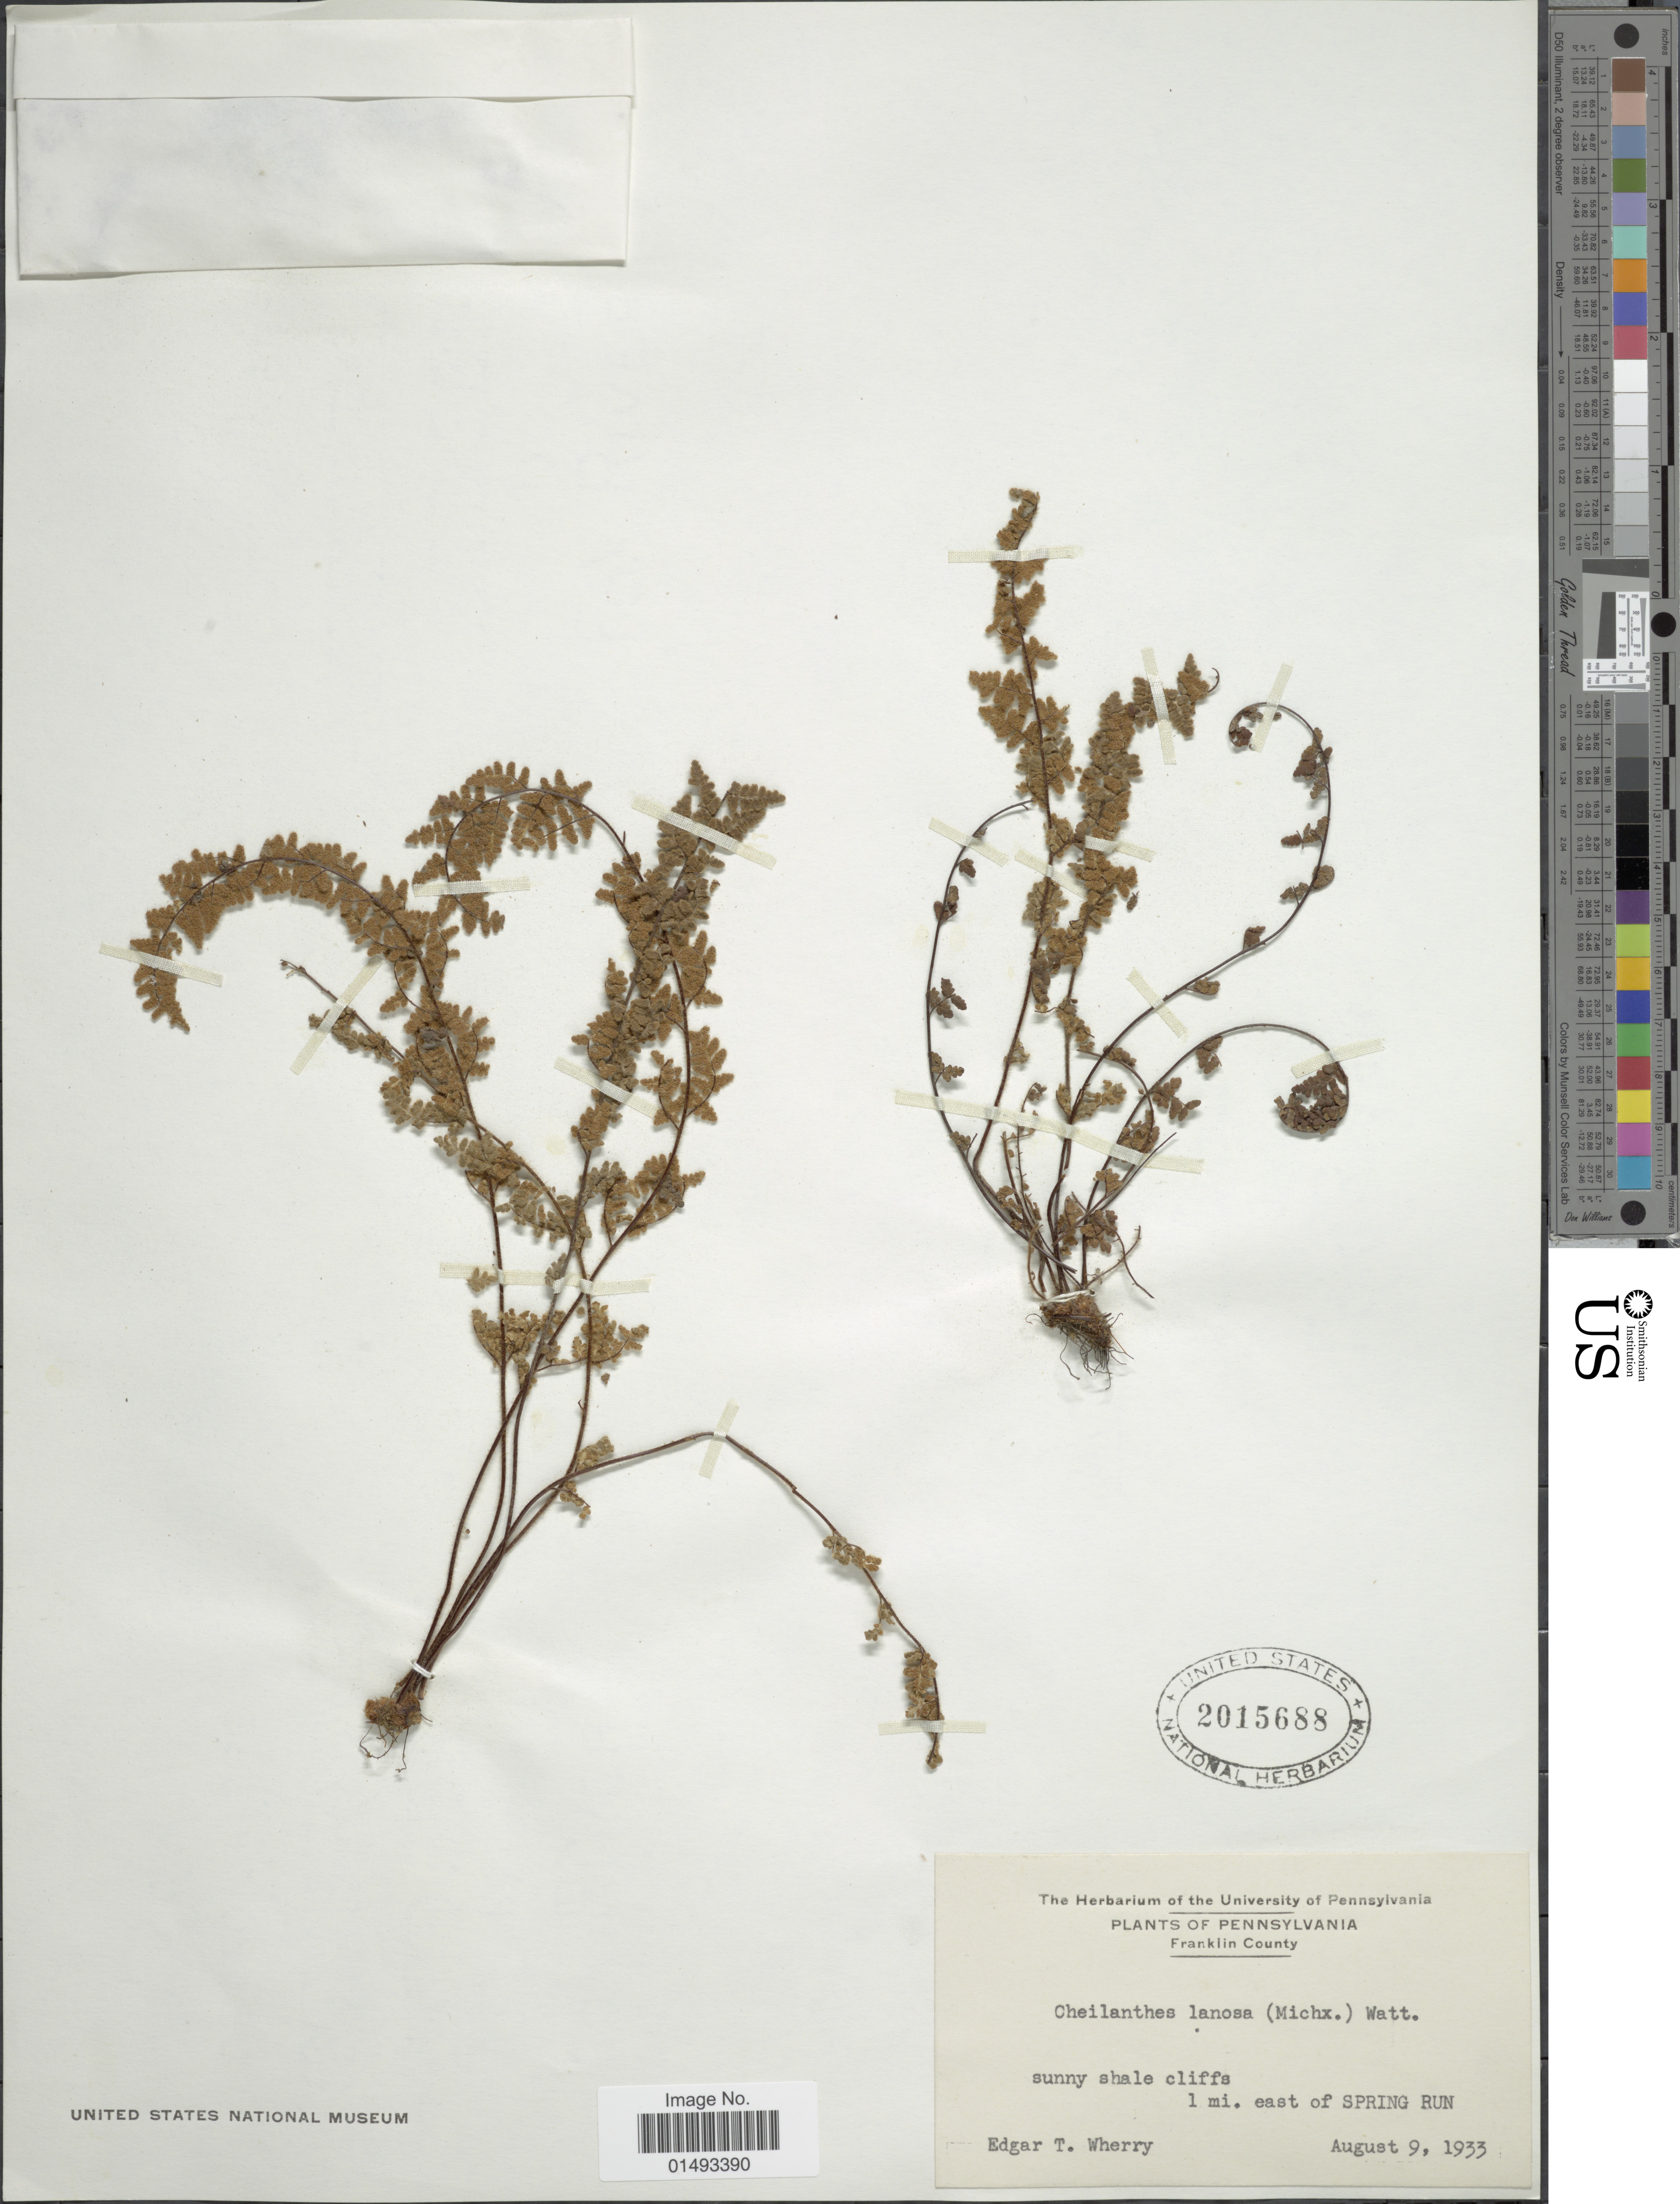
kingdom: Plantae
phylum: Tracheophyta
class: Polypodiopsida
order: Polypodiales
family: Pteridaceae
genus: Myriopteris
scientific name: Myriopteris lanosa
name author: (Michx.) Grusz & Windham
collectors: E. T. Wherry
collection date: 1933-08-09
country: United States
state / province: Pennsylvania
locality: Plants of Pennsylvania, Franklin County, sunny shale cliffs 1 mi. east of Spring Run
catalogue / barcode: US 2015688